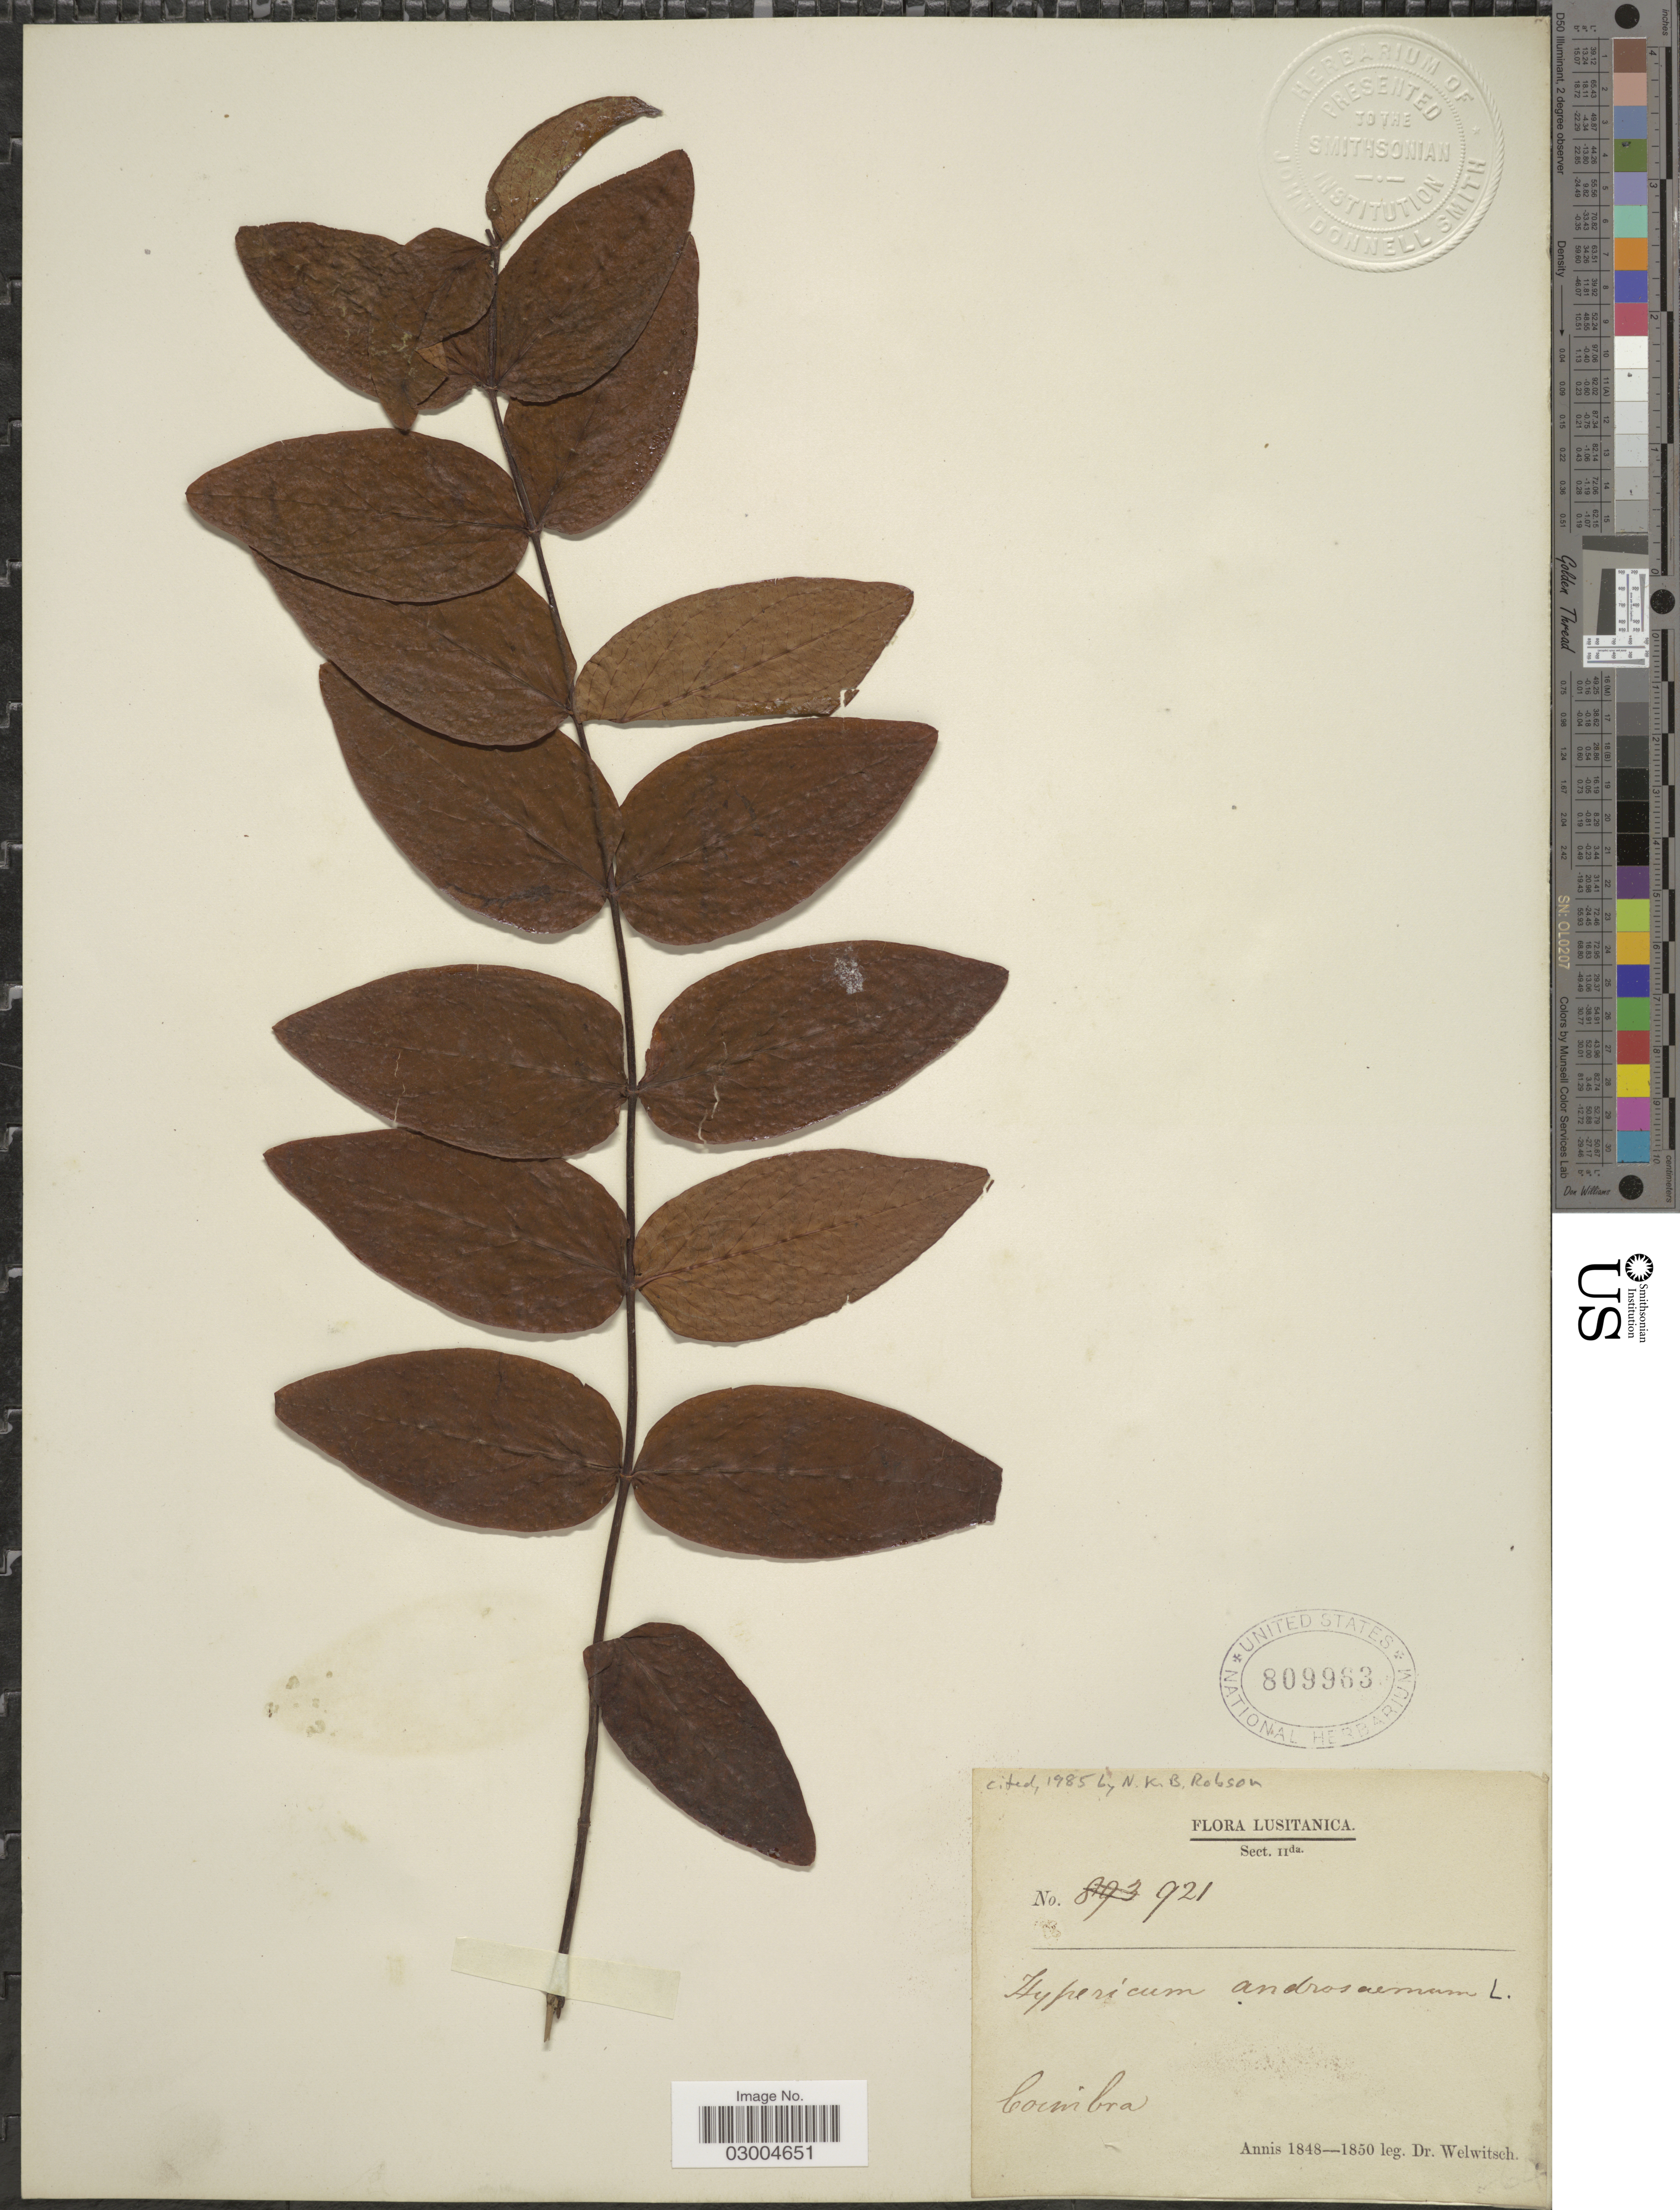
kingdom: Plantae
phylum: Tracheophyta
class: Magnoliopsida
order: Malpighiales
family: Hypericaceae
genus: Hypericum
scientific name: Hypericum androsaemum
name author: L.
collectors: -. Welwitsch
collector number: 921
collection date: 1848/1850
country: Portugal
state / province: Coimbra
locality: Lusitanica. Coimbra.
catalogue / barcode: US 809963